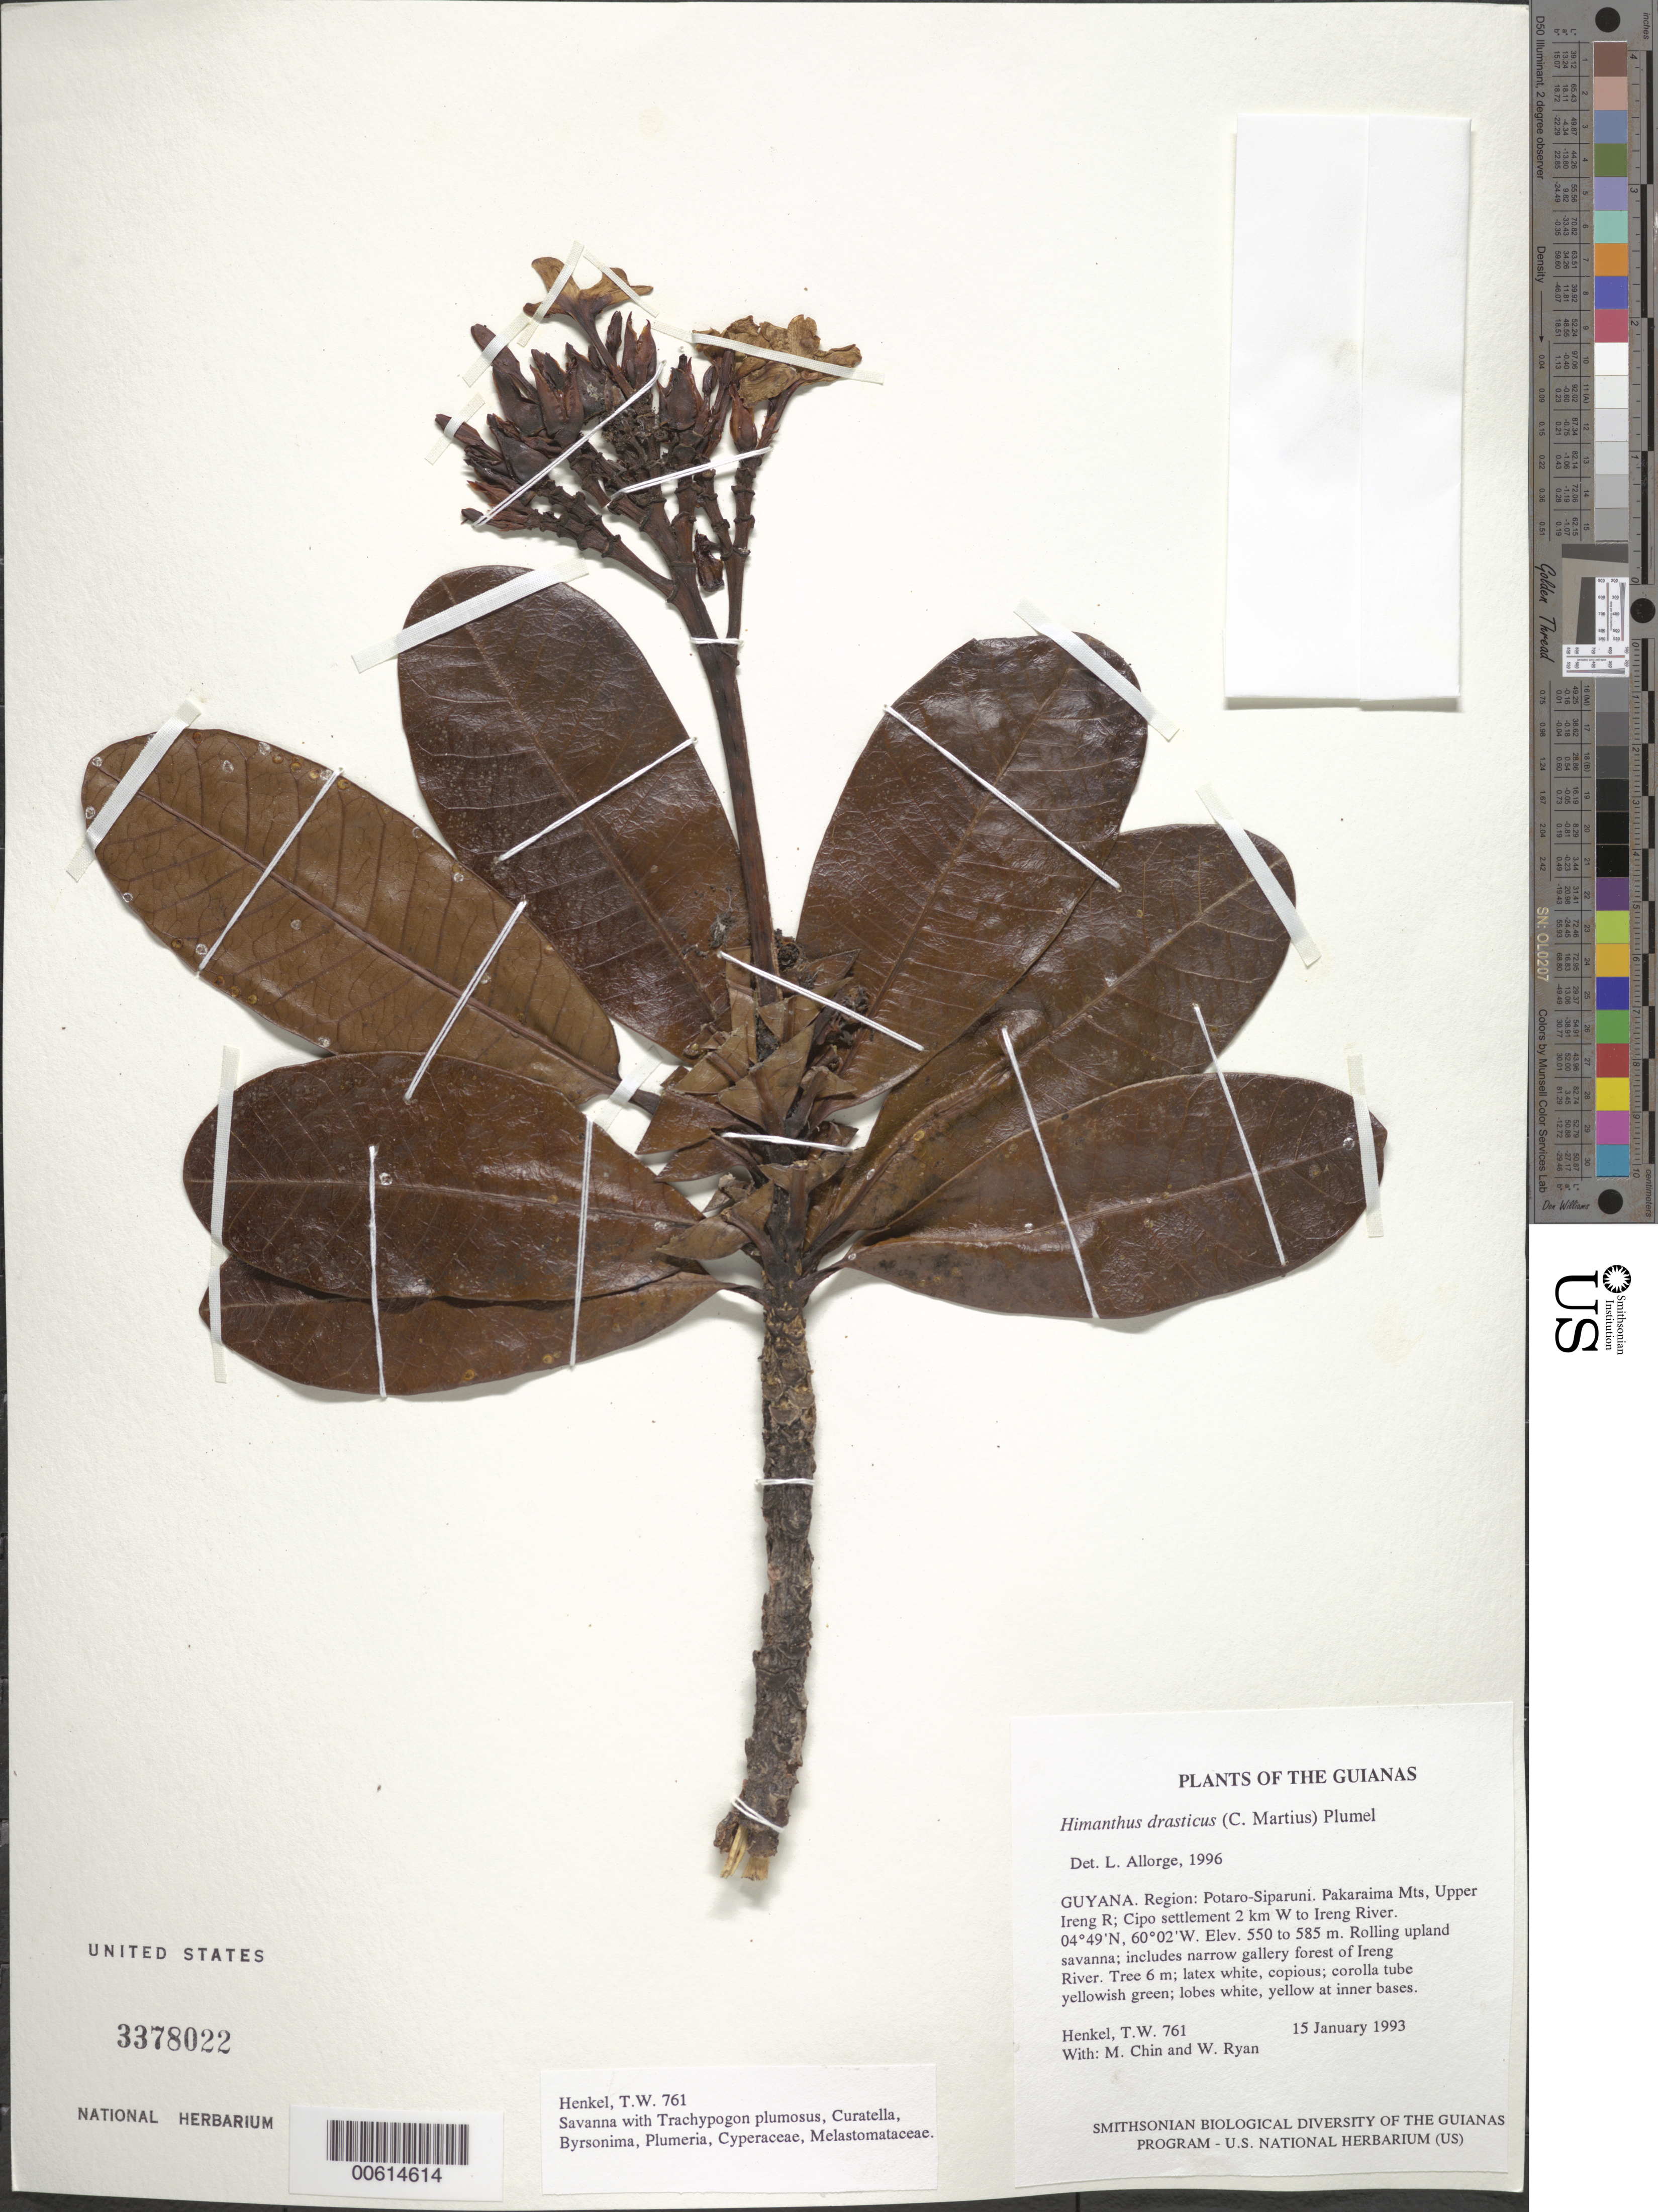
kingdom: Plantae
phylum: Tracheophyta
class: Magnoliopsida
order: Gentianales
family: Apocynaceae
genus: Himatanthus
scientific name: Himatanthus drasticus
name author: (Mart.) Plumel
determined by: Allorge, L.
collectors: T. Henkel, M. Chin & W. Ryan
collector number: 761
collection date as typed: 15 January 1993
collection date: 1993-01-15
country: Guyana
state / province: Potaro-Siparuni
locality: Pakaraima Mts, Upper Ireng R; Cipo settlement 2 km W to Ireng River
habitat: Rolling upland savanna; includes narrow gallery forest of Ireng River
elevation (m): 550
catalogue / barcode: US 3378022